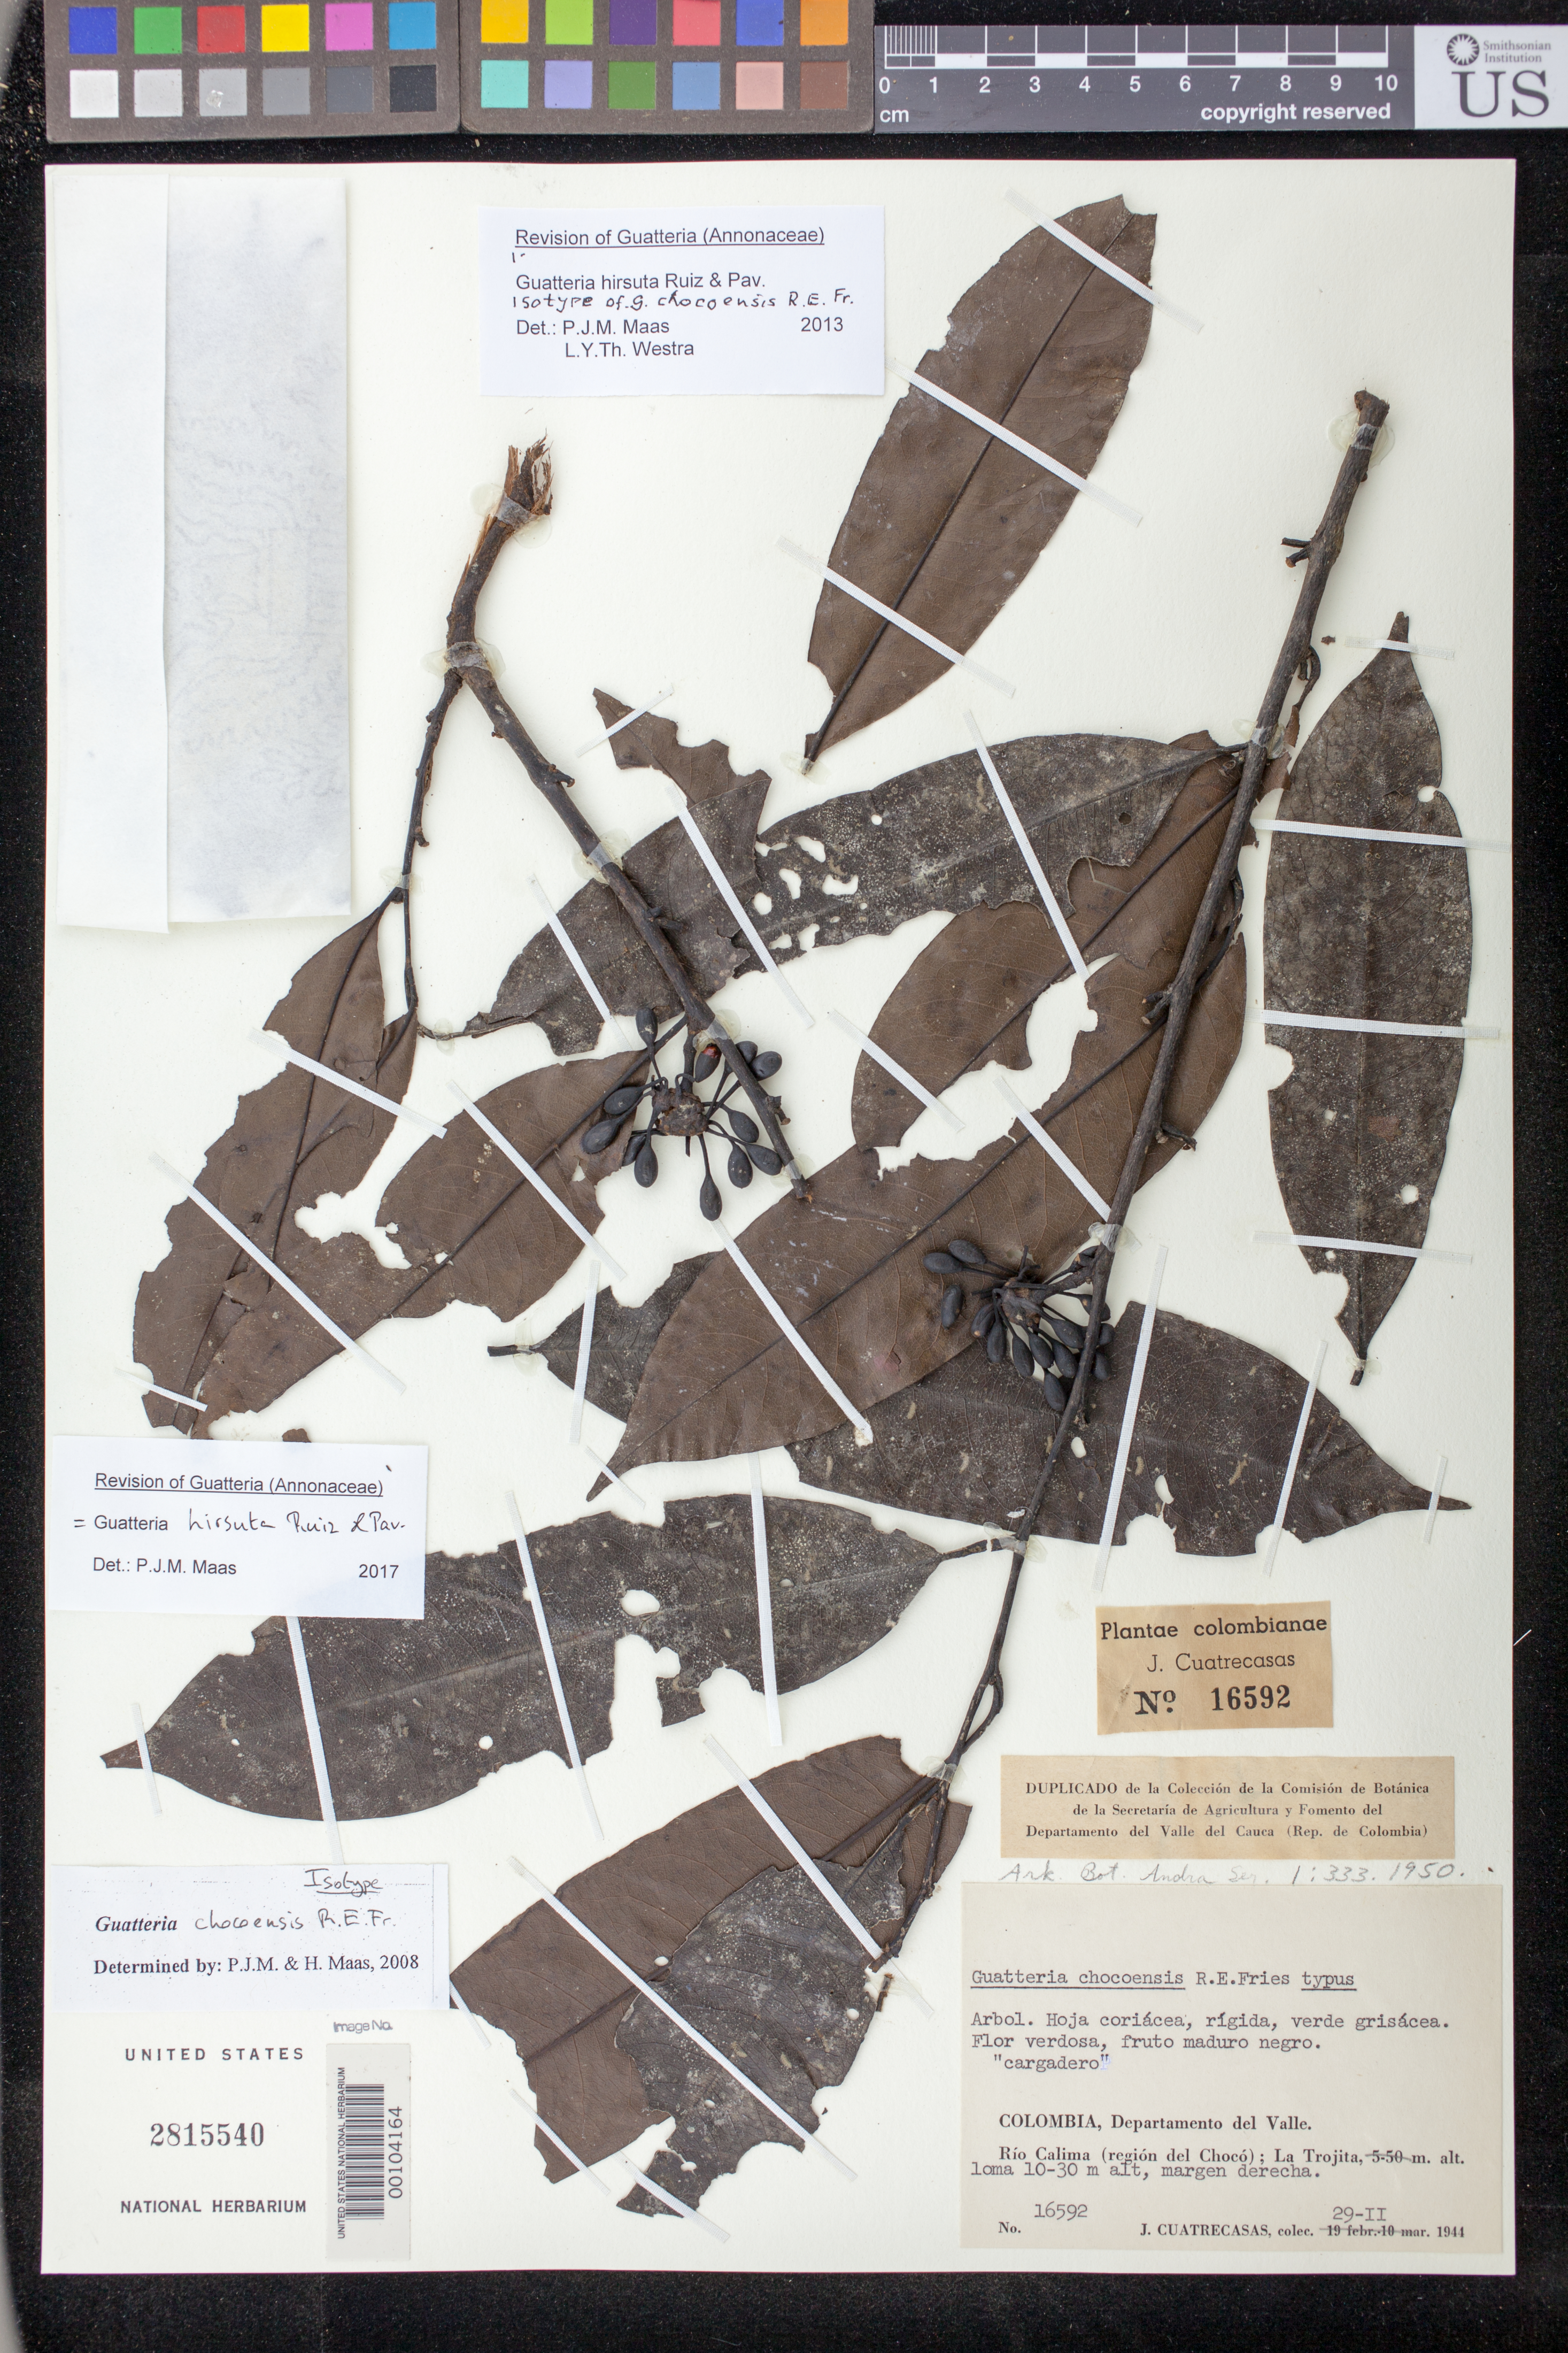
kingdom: Plantae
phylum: Tracheophyta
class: Magnoliopsida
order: Magnoliales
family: Annonaceae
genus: Guatteria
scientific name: Guatteria chocoensis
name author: R.E. Fr.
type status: Isotype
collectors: J. Cuatrecasas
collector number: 16592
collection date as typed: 29 Feb 1944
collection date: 1944-02-29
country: Colombia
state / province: Valle del Cauca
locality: Rio Calima, La Tojita.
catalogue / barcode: US 2815540